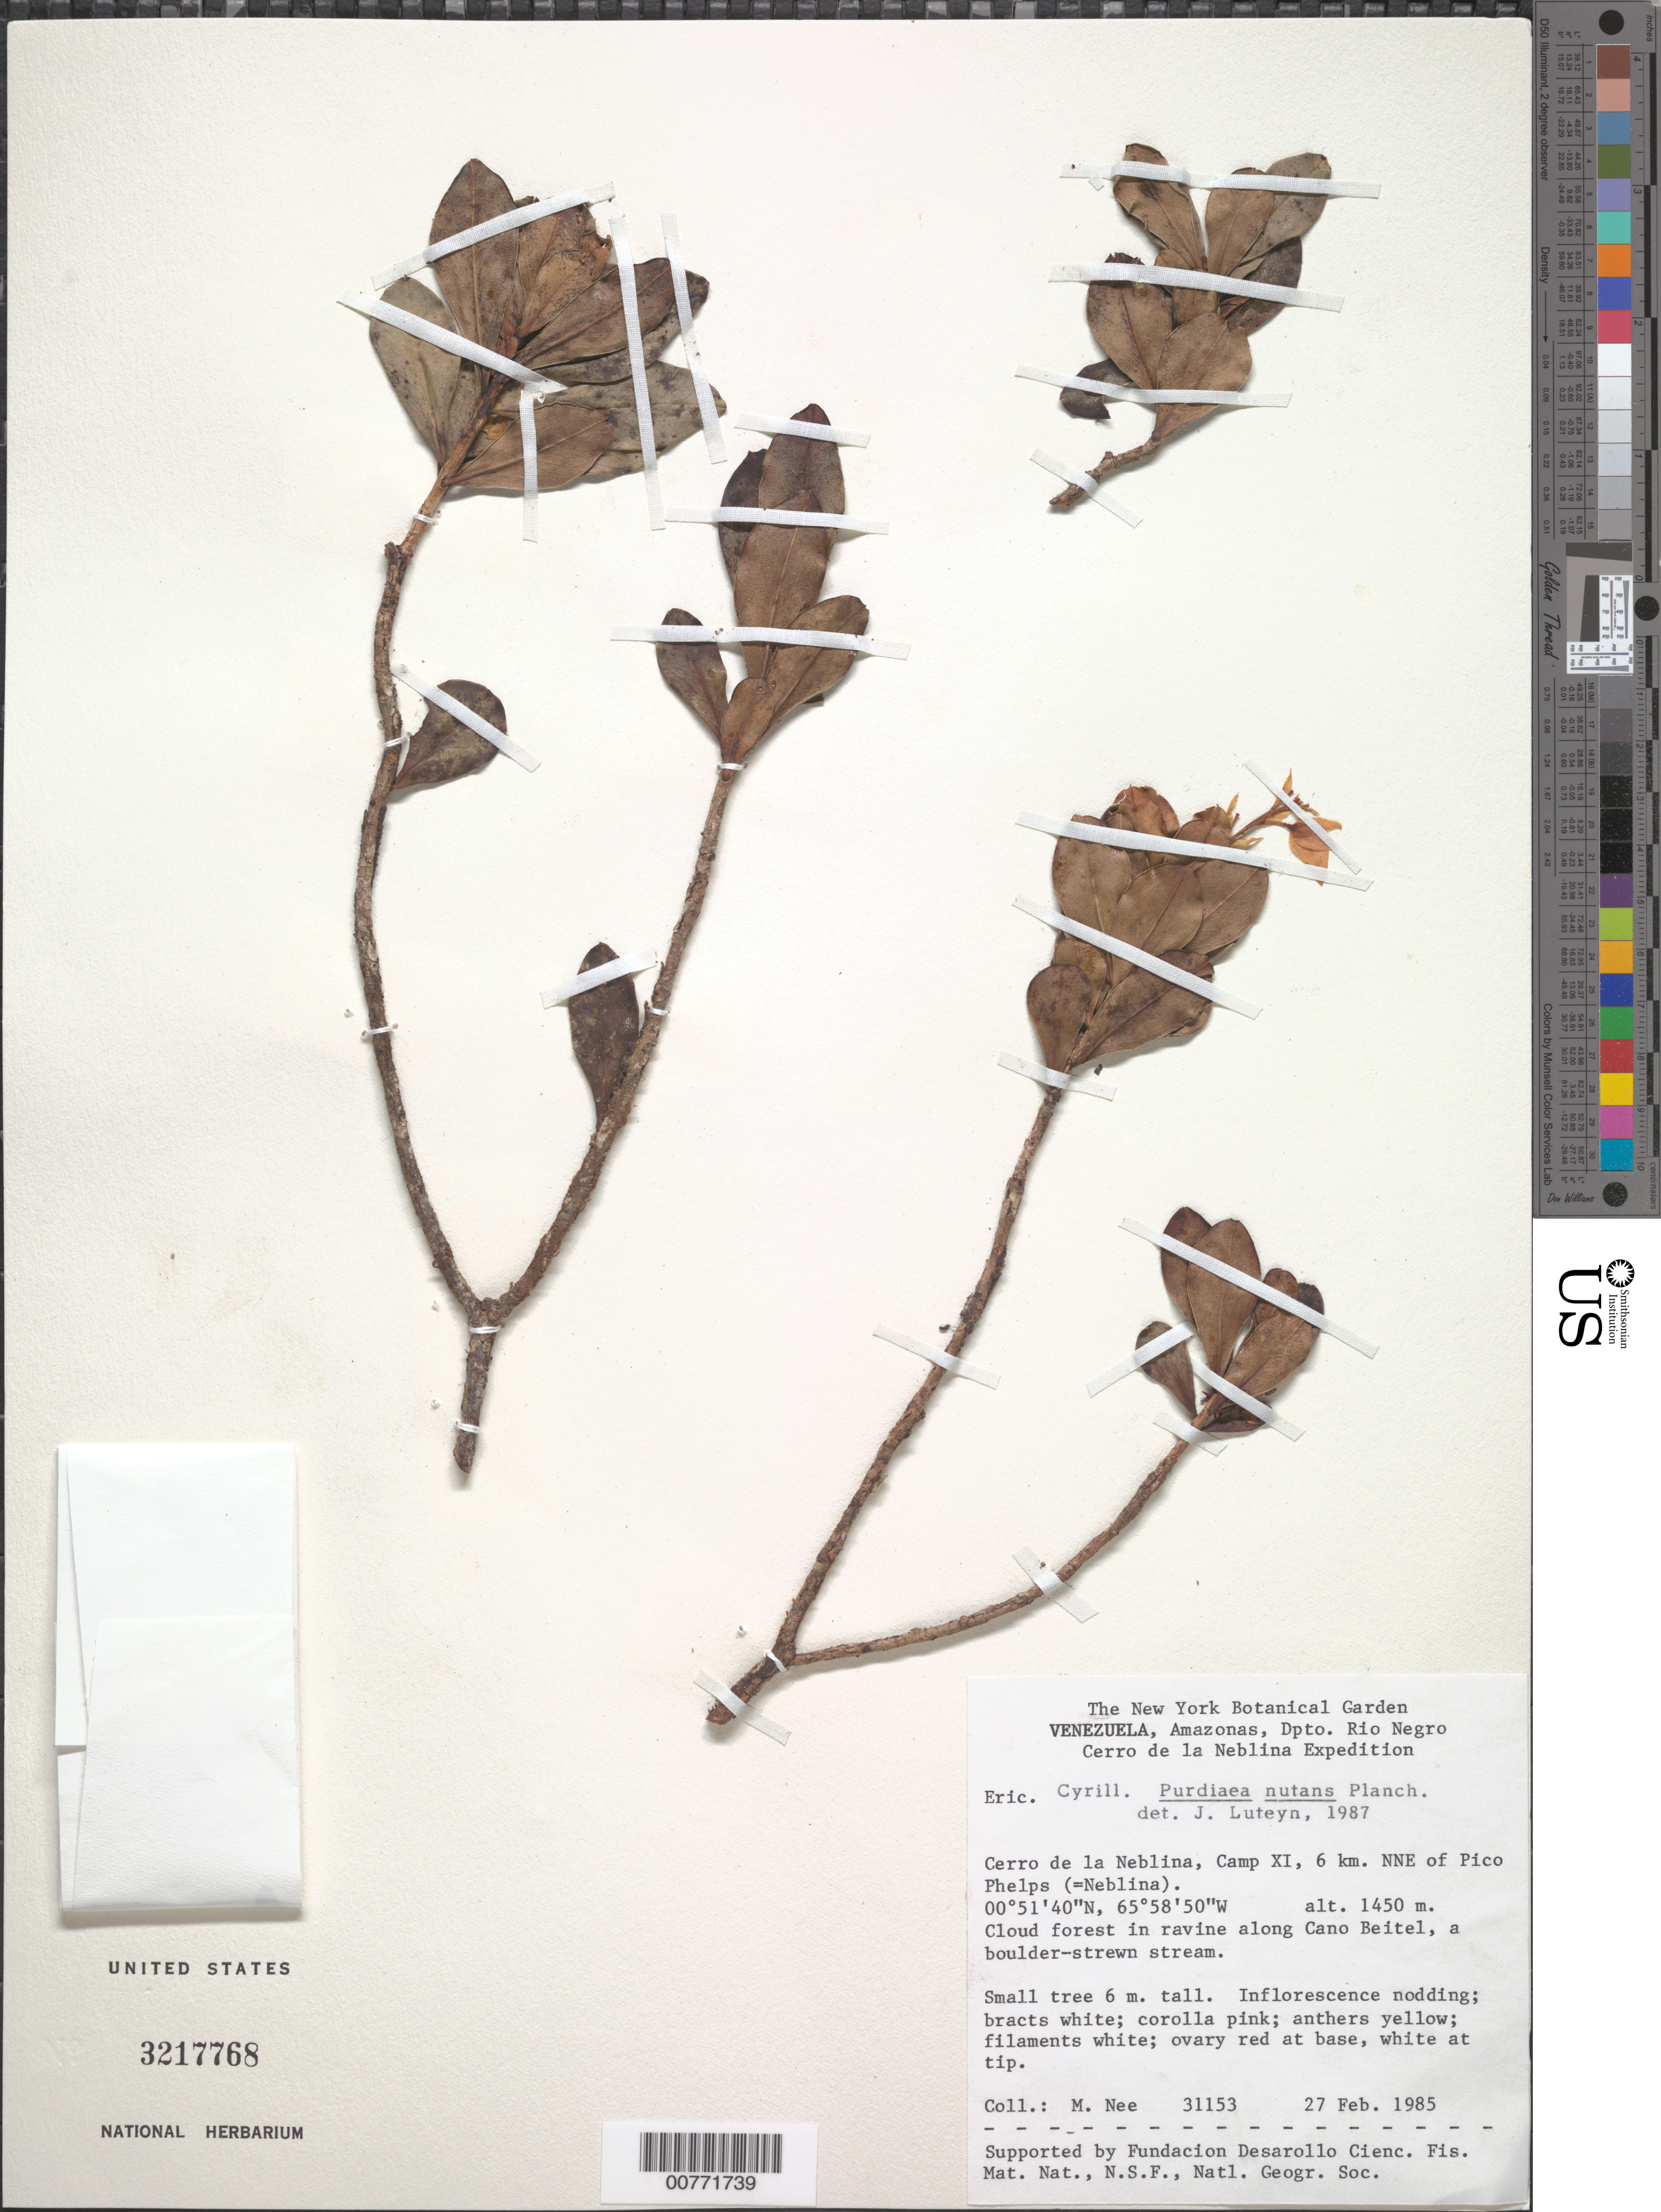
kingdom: Plantae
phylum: Tracheophyta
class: Magnoliopsida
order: Ericales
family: Clethraceae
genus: Purdiaea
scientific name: Purdiaea nutans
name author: Planch.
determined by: Luteyn, J. L.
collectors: M. Nee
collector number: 31153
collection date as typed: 27-Feb-85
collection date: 1985-02-27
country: Venezuela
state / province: Amazonas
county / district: Río Negro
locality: Cerro de la Neblina, Camp XI, 6 km NNE of Pico Phelps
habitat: Cloud forest in ravine along Cano Beitel, a boulder-strewn stream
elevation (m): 1450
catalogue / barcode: US 3217768